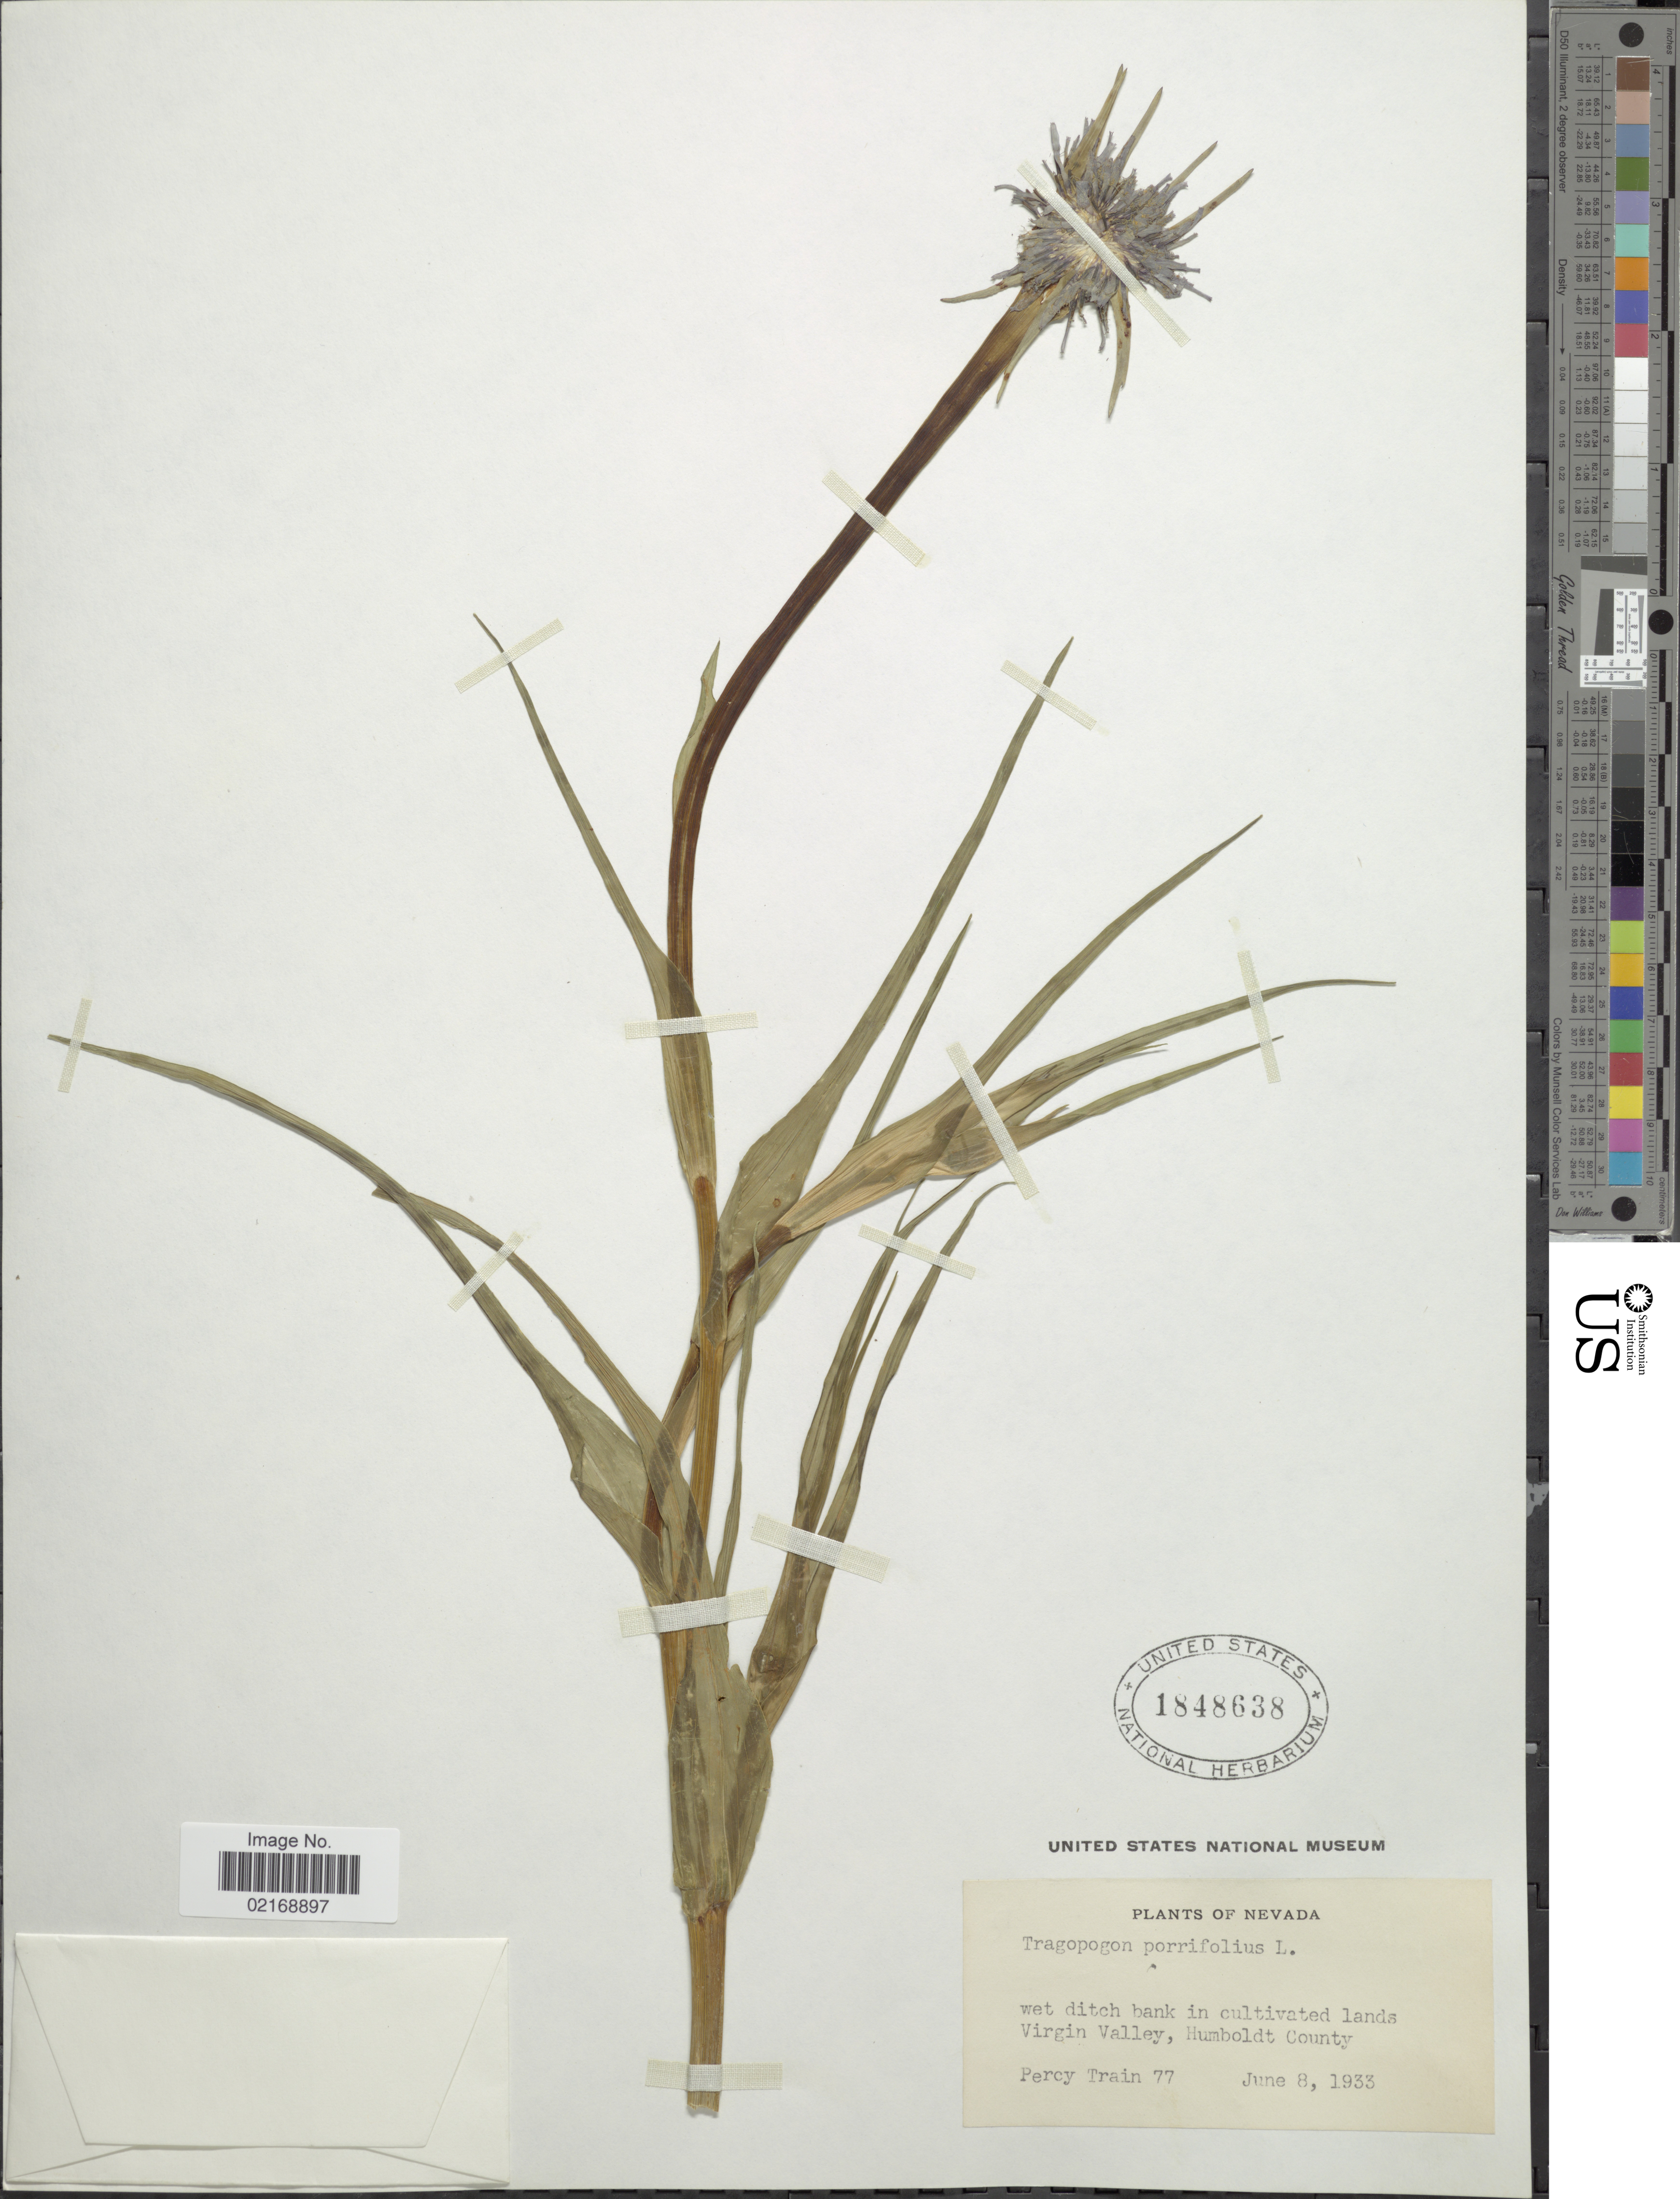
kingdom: Plantae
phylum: Tracheophyta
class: Magnoliopsida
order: Asterales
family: Asteraceae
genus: Tragopogon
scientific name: Tragopogon porrifolius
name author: L.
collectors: P. Train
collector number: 77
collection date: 1933-06-08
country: United States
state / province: Nevada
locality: Virgin Valley, Humboldt County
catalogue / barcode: US 1848638